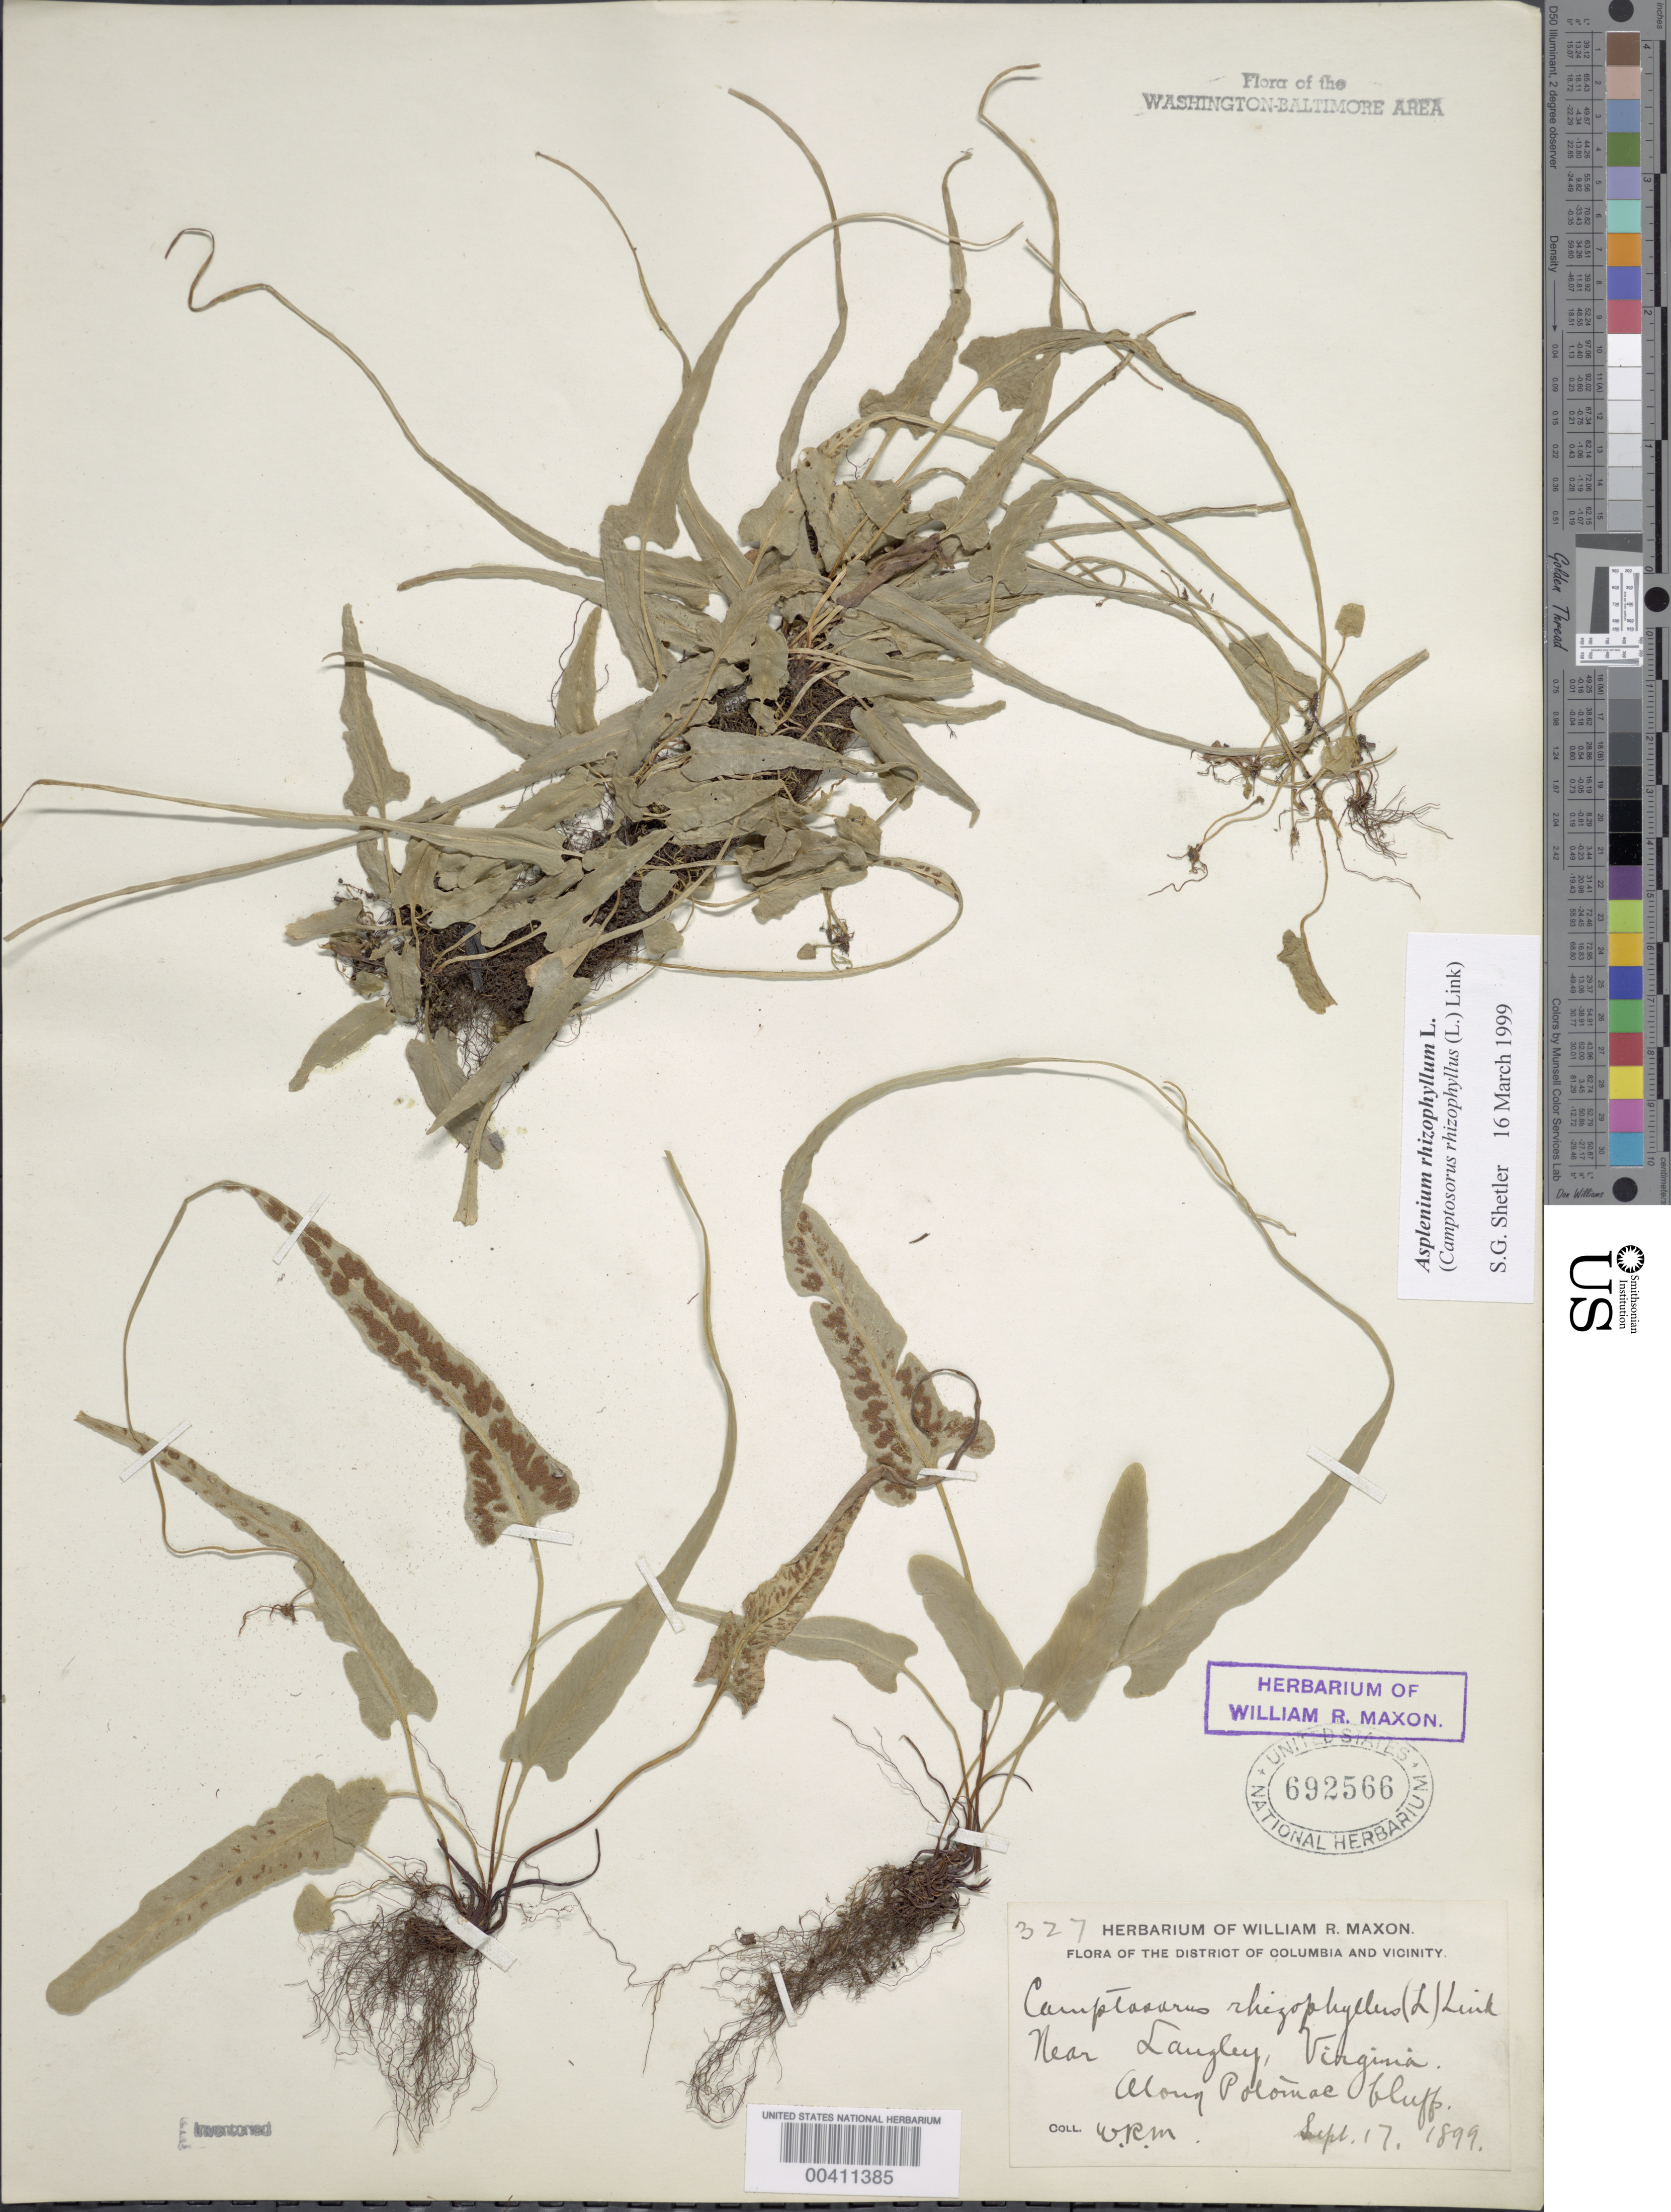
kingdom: Plantae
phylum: Tracheophyta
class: Polypodiopsida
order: Polypodiales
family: Aspleniaceae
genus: Asplenium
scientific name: Asplenium rhizophyllum var. auriculatum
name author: Hieron.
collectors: W. R. Maxon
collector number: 327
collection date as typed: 17 Sep 1899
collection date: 1899-09-17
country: United States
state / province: Virginia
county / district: Fairfax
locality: Potomac Bluffs, Langley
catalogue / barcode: US 692566